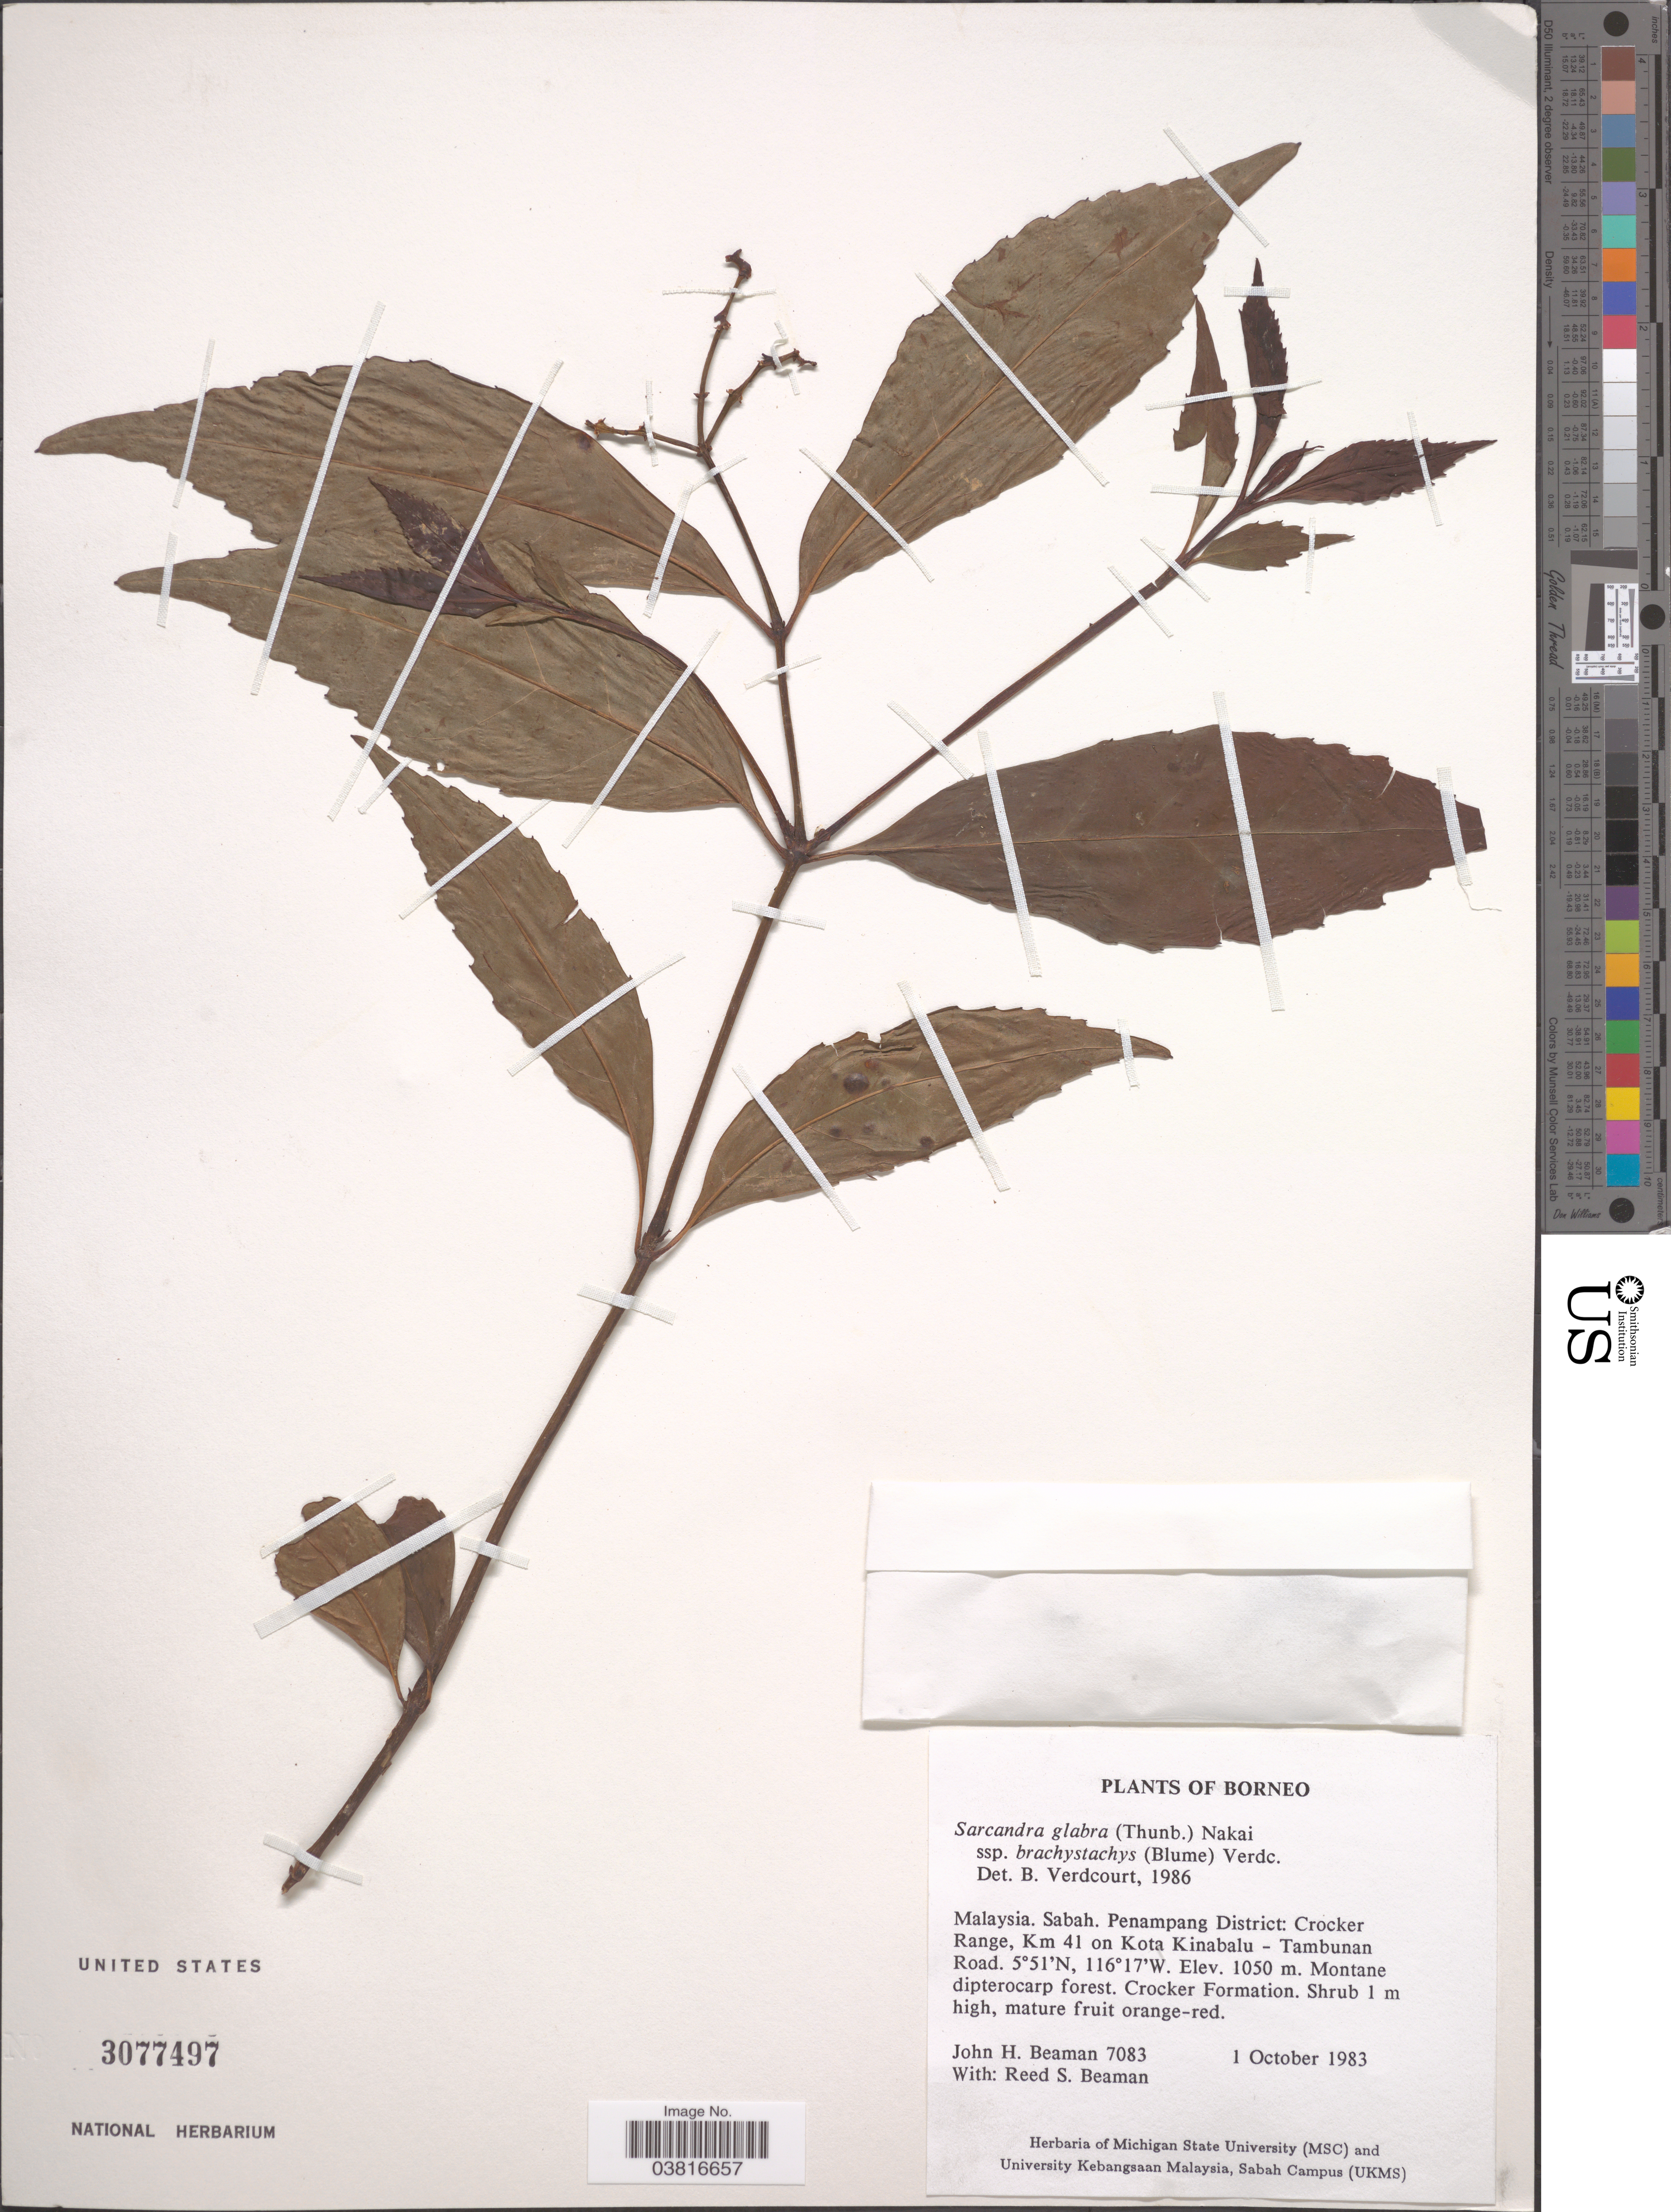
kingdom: Plantae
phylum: Tracheophyta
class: Magnoliopsida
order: Chloranthales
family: Chloranthaceae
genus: Sarcandra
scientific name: Sarcandra glabra subsp. brachystachys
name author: (Blume) Verdc.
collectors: J. H. Beaman & R. S. Beaman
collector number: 7083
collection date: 1983-10-01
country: Malaysia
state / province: Sabah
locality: Borneo. Penampang District: Crocker Range, Km 41 on Kota Kinabalu - Tambunan Road. Crocker Formation.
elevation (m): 1050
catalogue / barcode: US 3077497